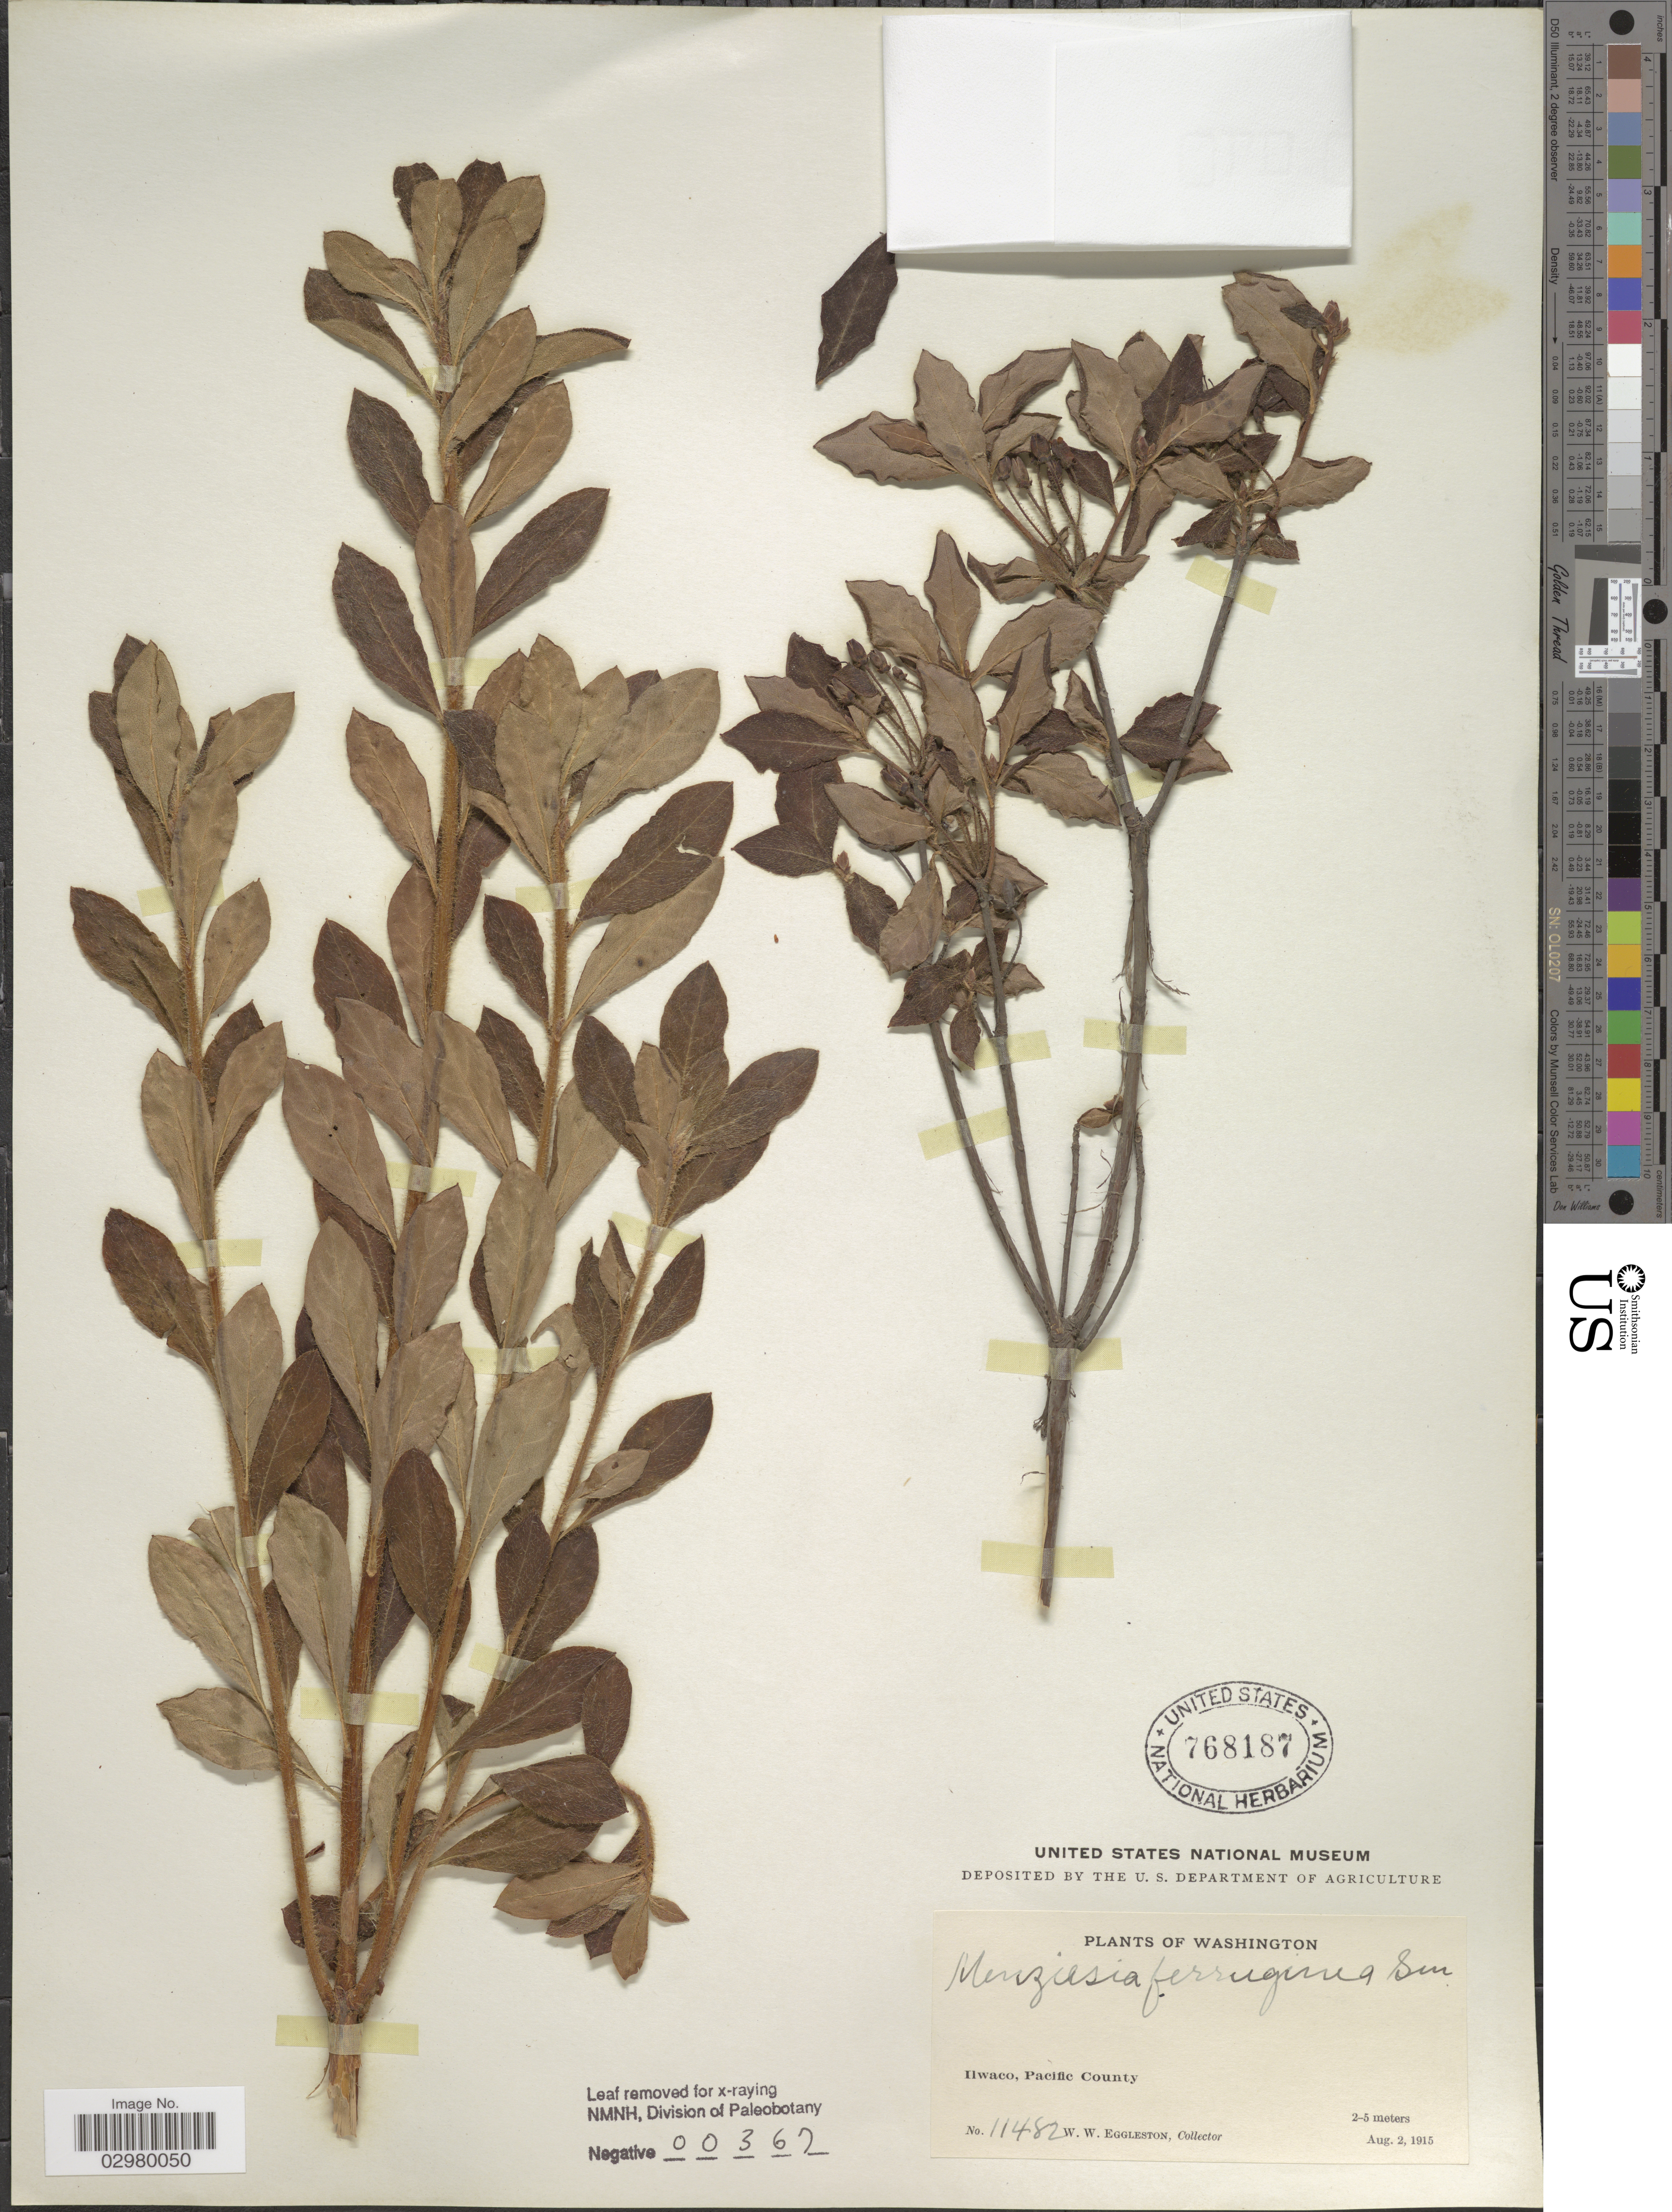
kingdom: Plantae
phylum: Tracheophyta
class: Magnoliopsida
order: Ericales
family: Ericaceae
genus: Menziesia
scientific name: Menziesia ferruginea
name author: Sm.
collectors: W. W. Eggleston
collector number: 11482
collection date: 1915-08-02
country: United States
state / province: Washington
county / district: Pacific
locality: Ilwaco, Pacific County.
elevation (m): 2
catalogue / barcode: US 768187